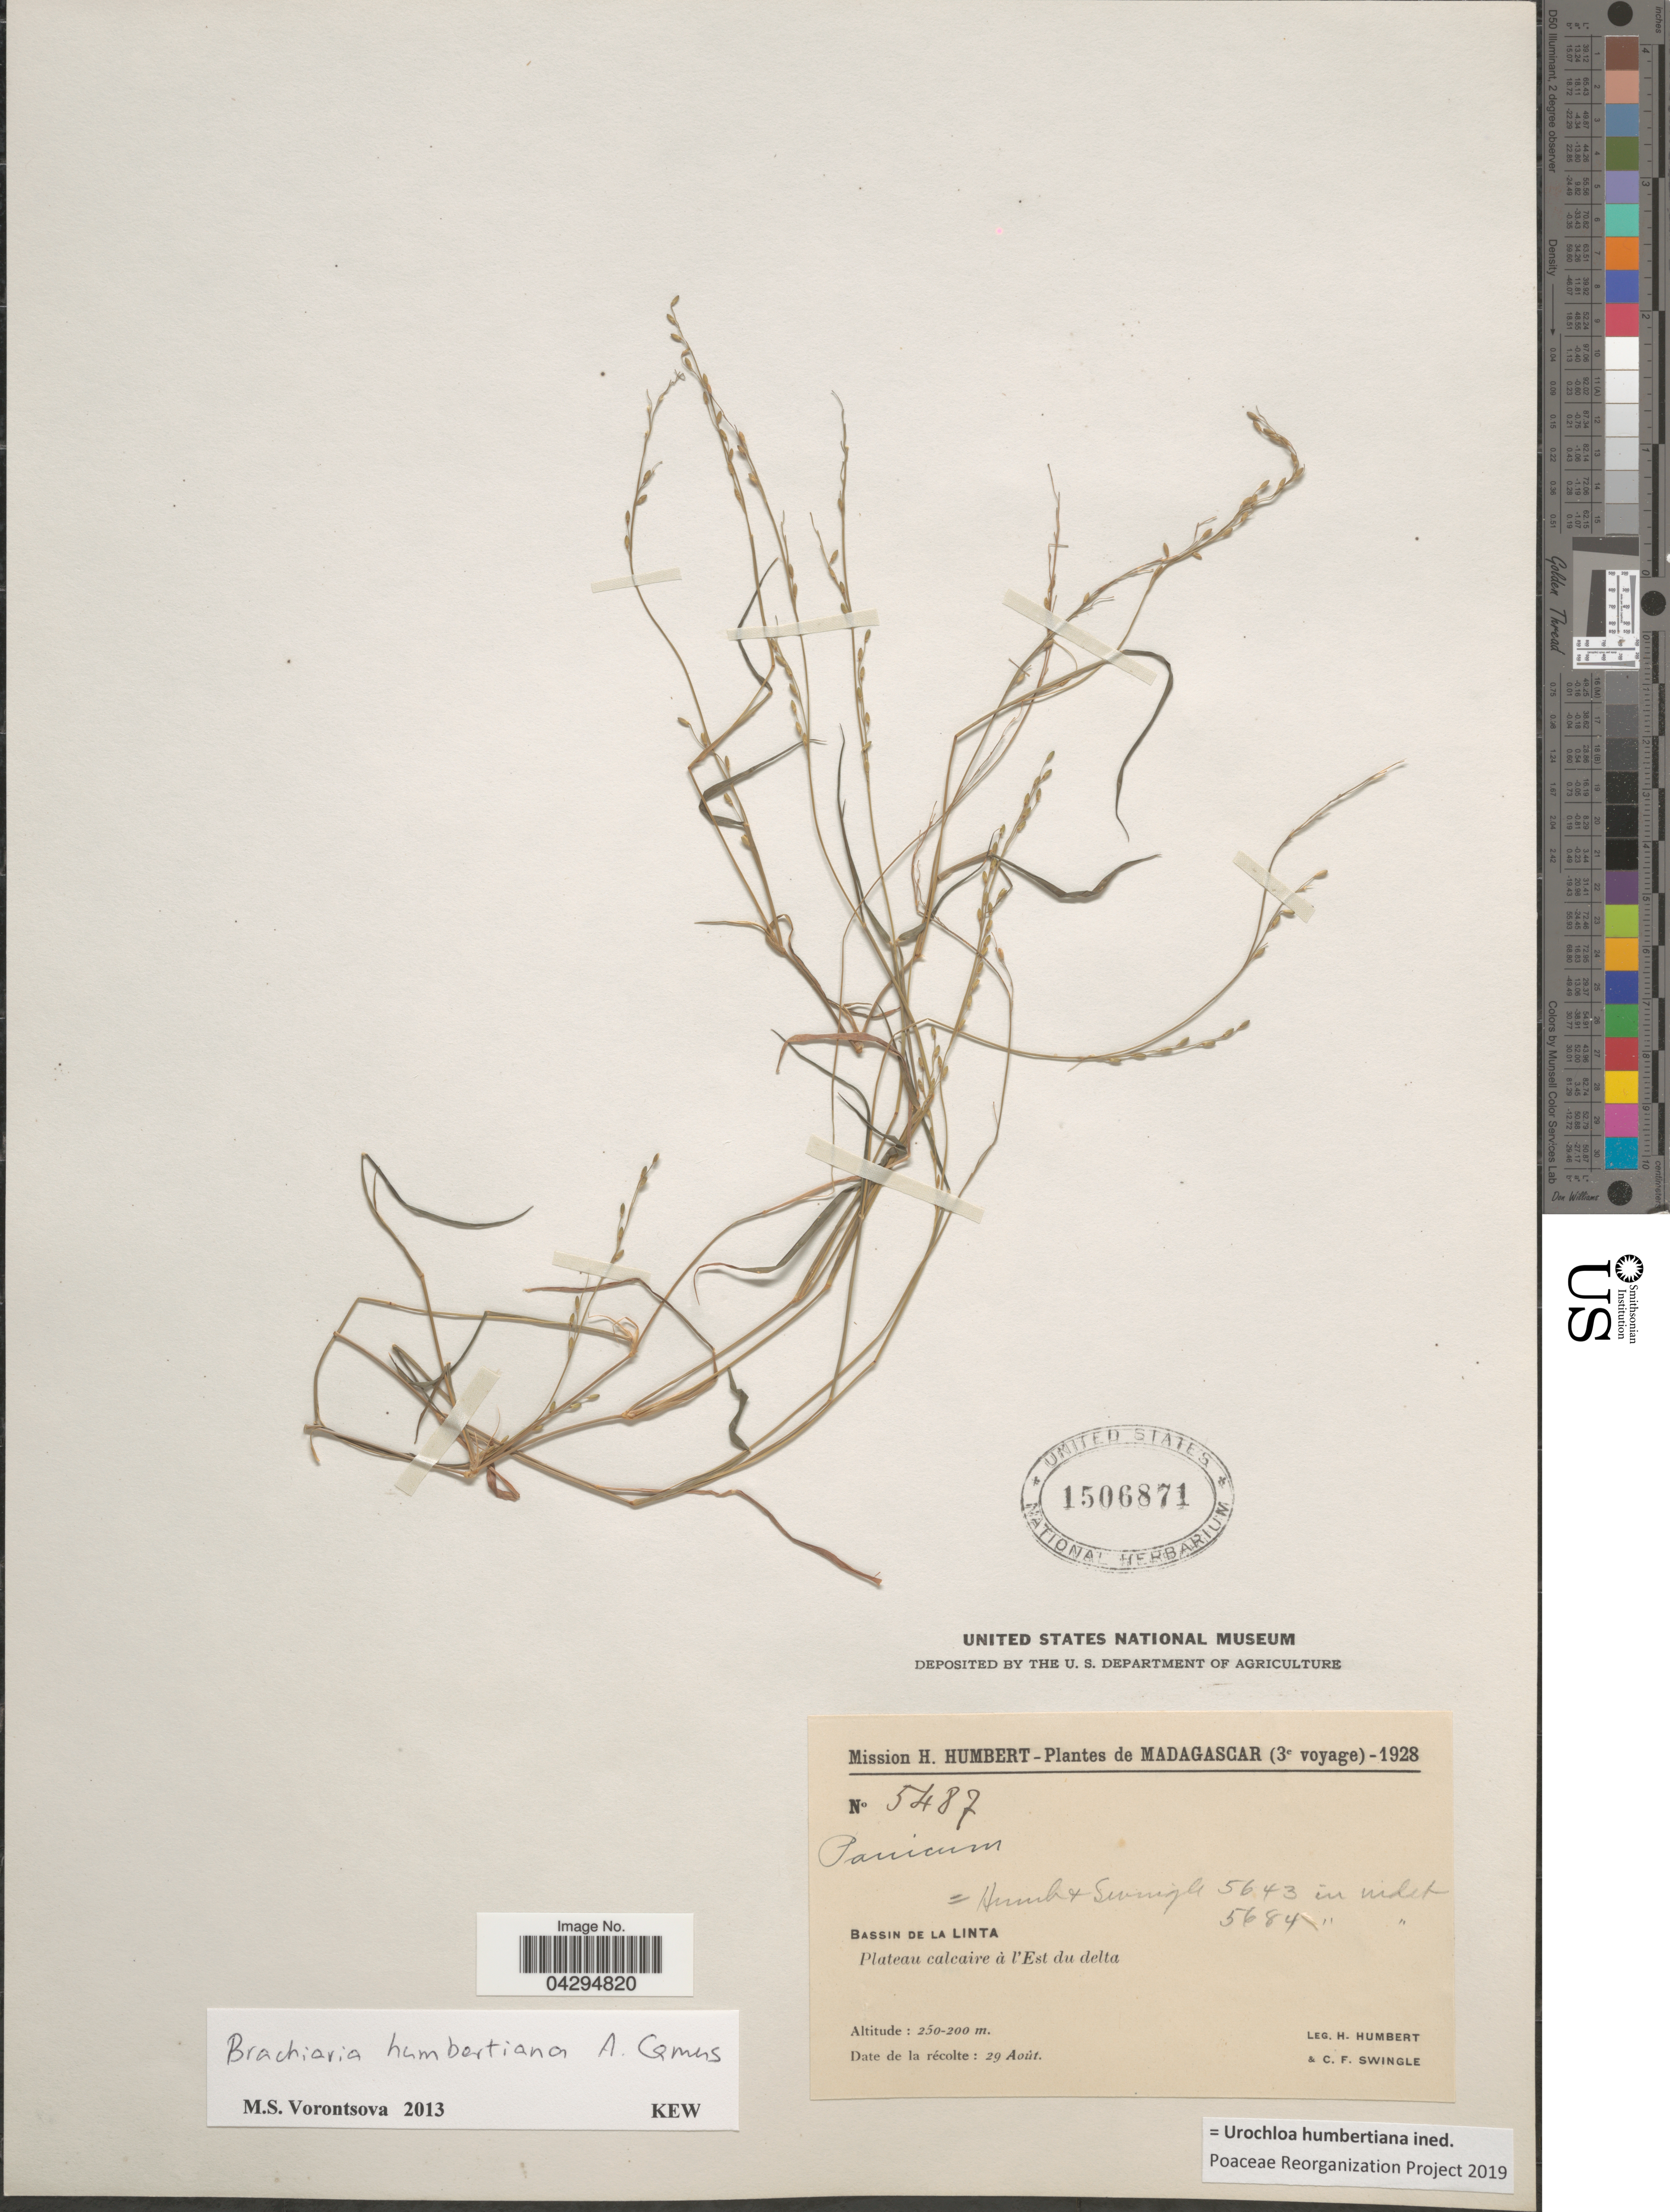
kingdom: Plantae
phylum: Tracheophyta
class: Liliopsida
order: Poales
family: Poaceae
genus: Urochloa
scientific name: Urochloa humbertiana ined.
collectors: H. Humbert & C. Swingle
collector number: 5487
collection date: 1928-08-29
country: Madagascar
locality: Bassin de la Linta. Plateau calcaire à l'Est du delta. Mission H. Humbert - Plantes de Madagascar (3ͤ voyage) - 1928.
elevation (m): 200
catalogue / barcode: US 1506871